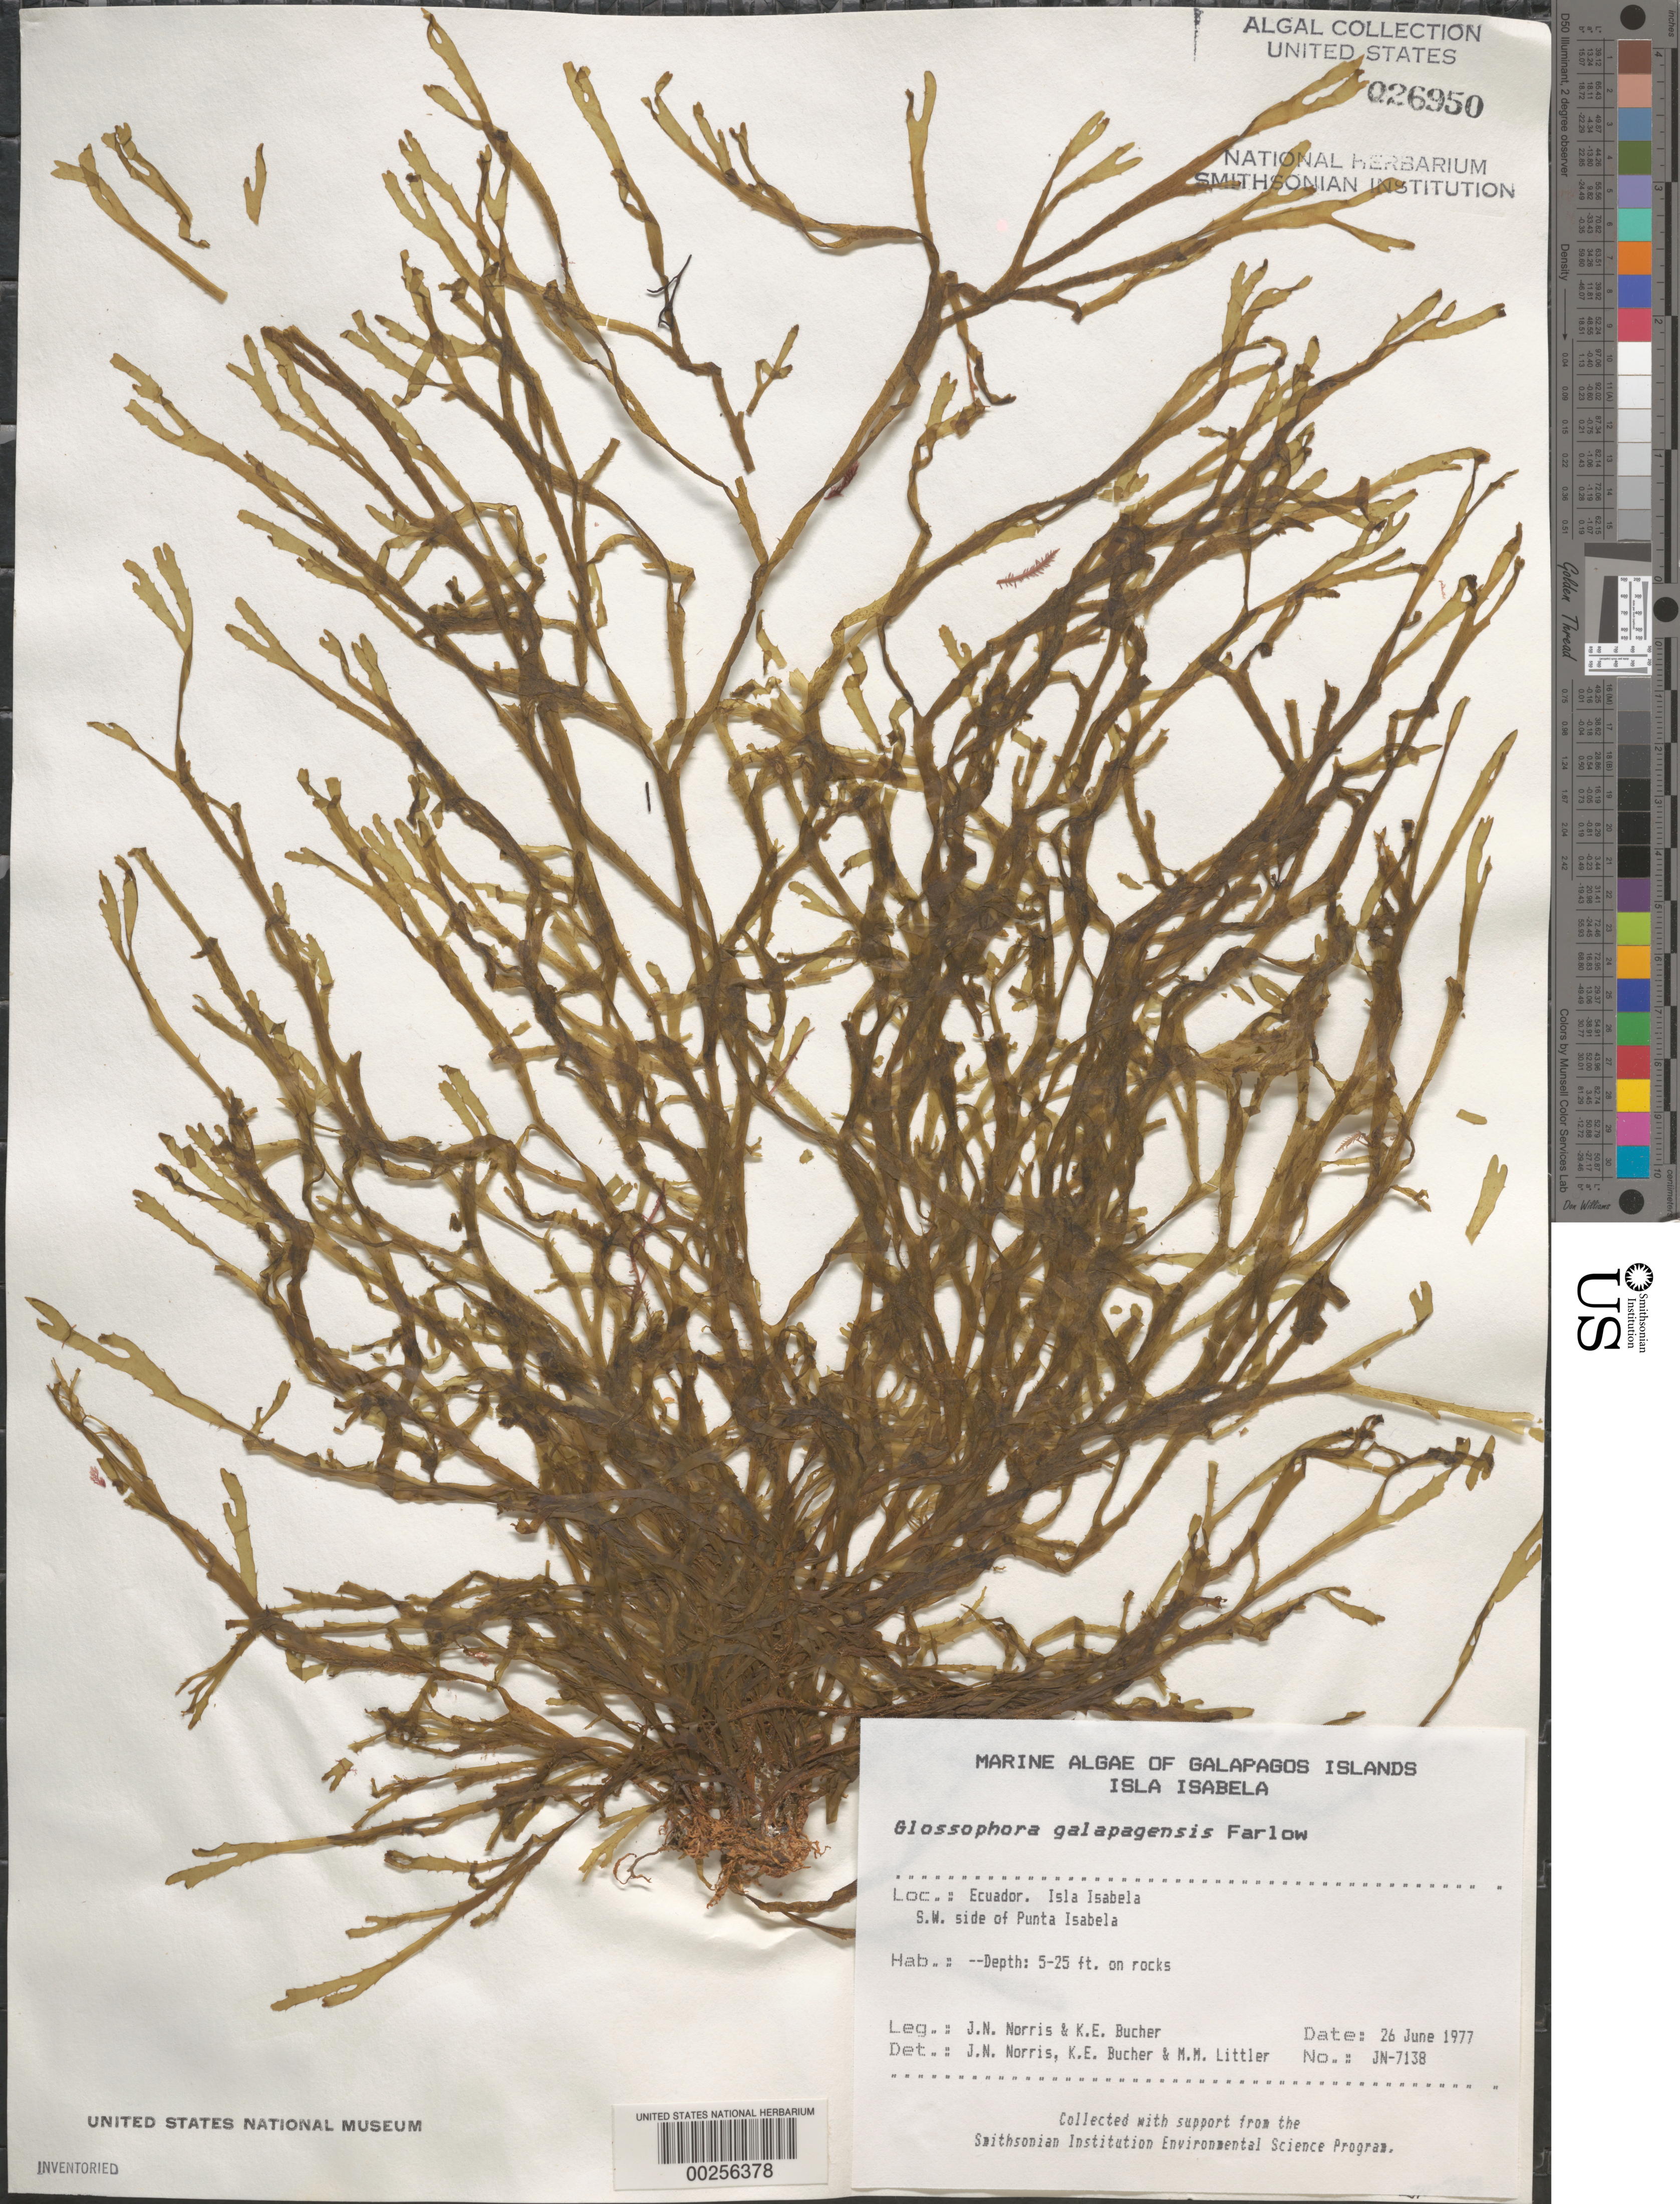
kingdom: Chromista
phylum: Ochrophyta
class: Phaeophyceae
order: Dictyotales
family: Dictyotaceae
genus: Dictyota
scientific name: Dictyota galapagensis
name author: (Farl.) De Clerck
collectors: J. N. Norris & K. E. Bucher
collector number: JN-7138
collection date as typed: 26 Jun 1977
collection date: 1977-06-26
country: Ecuador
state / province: Colón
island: Isabela [Albemarle]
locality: Punta Albemarle, SWside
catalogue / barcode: US 26950